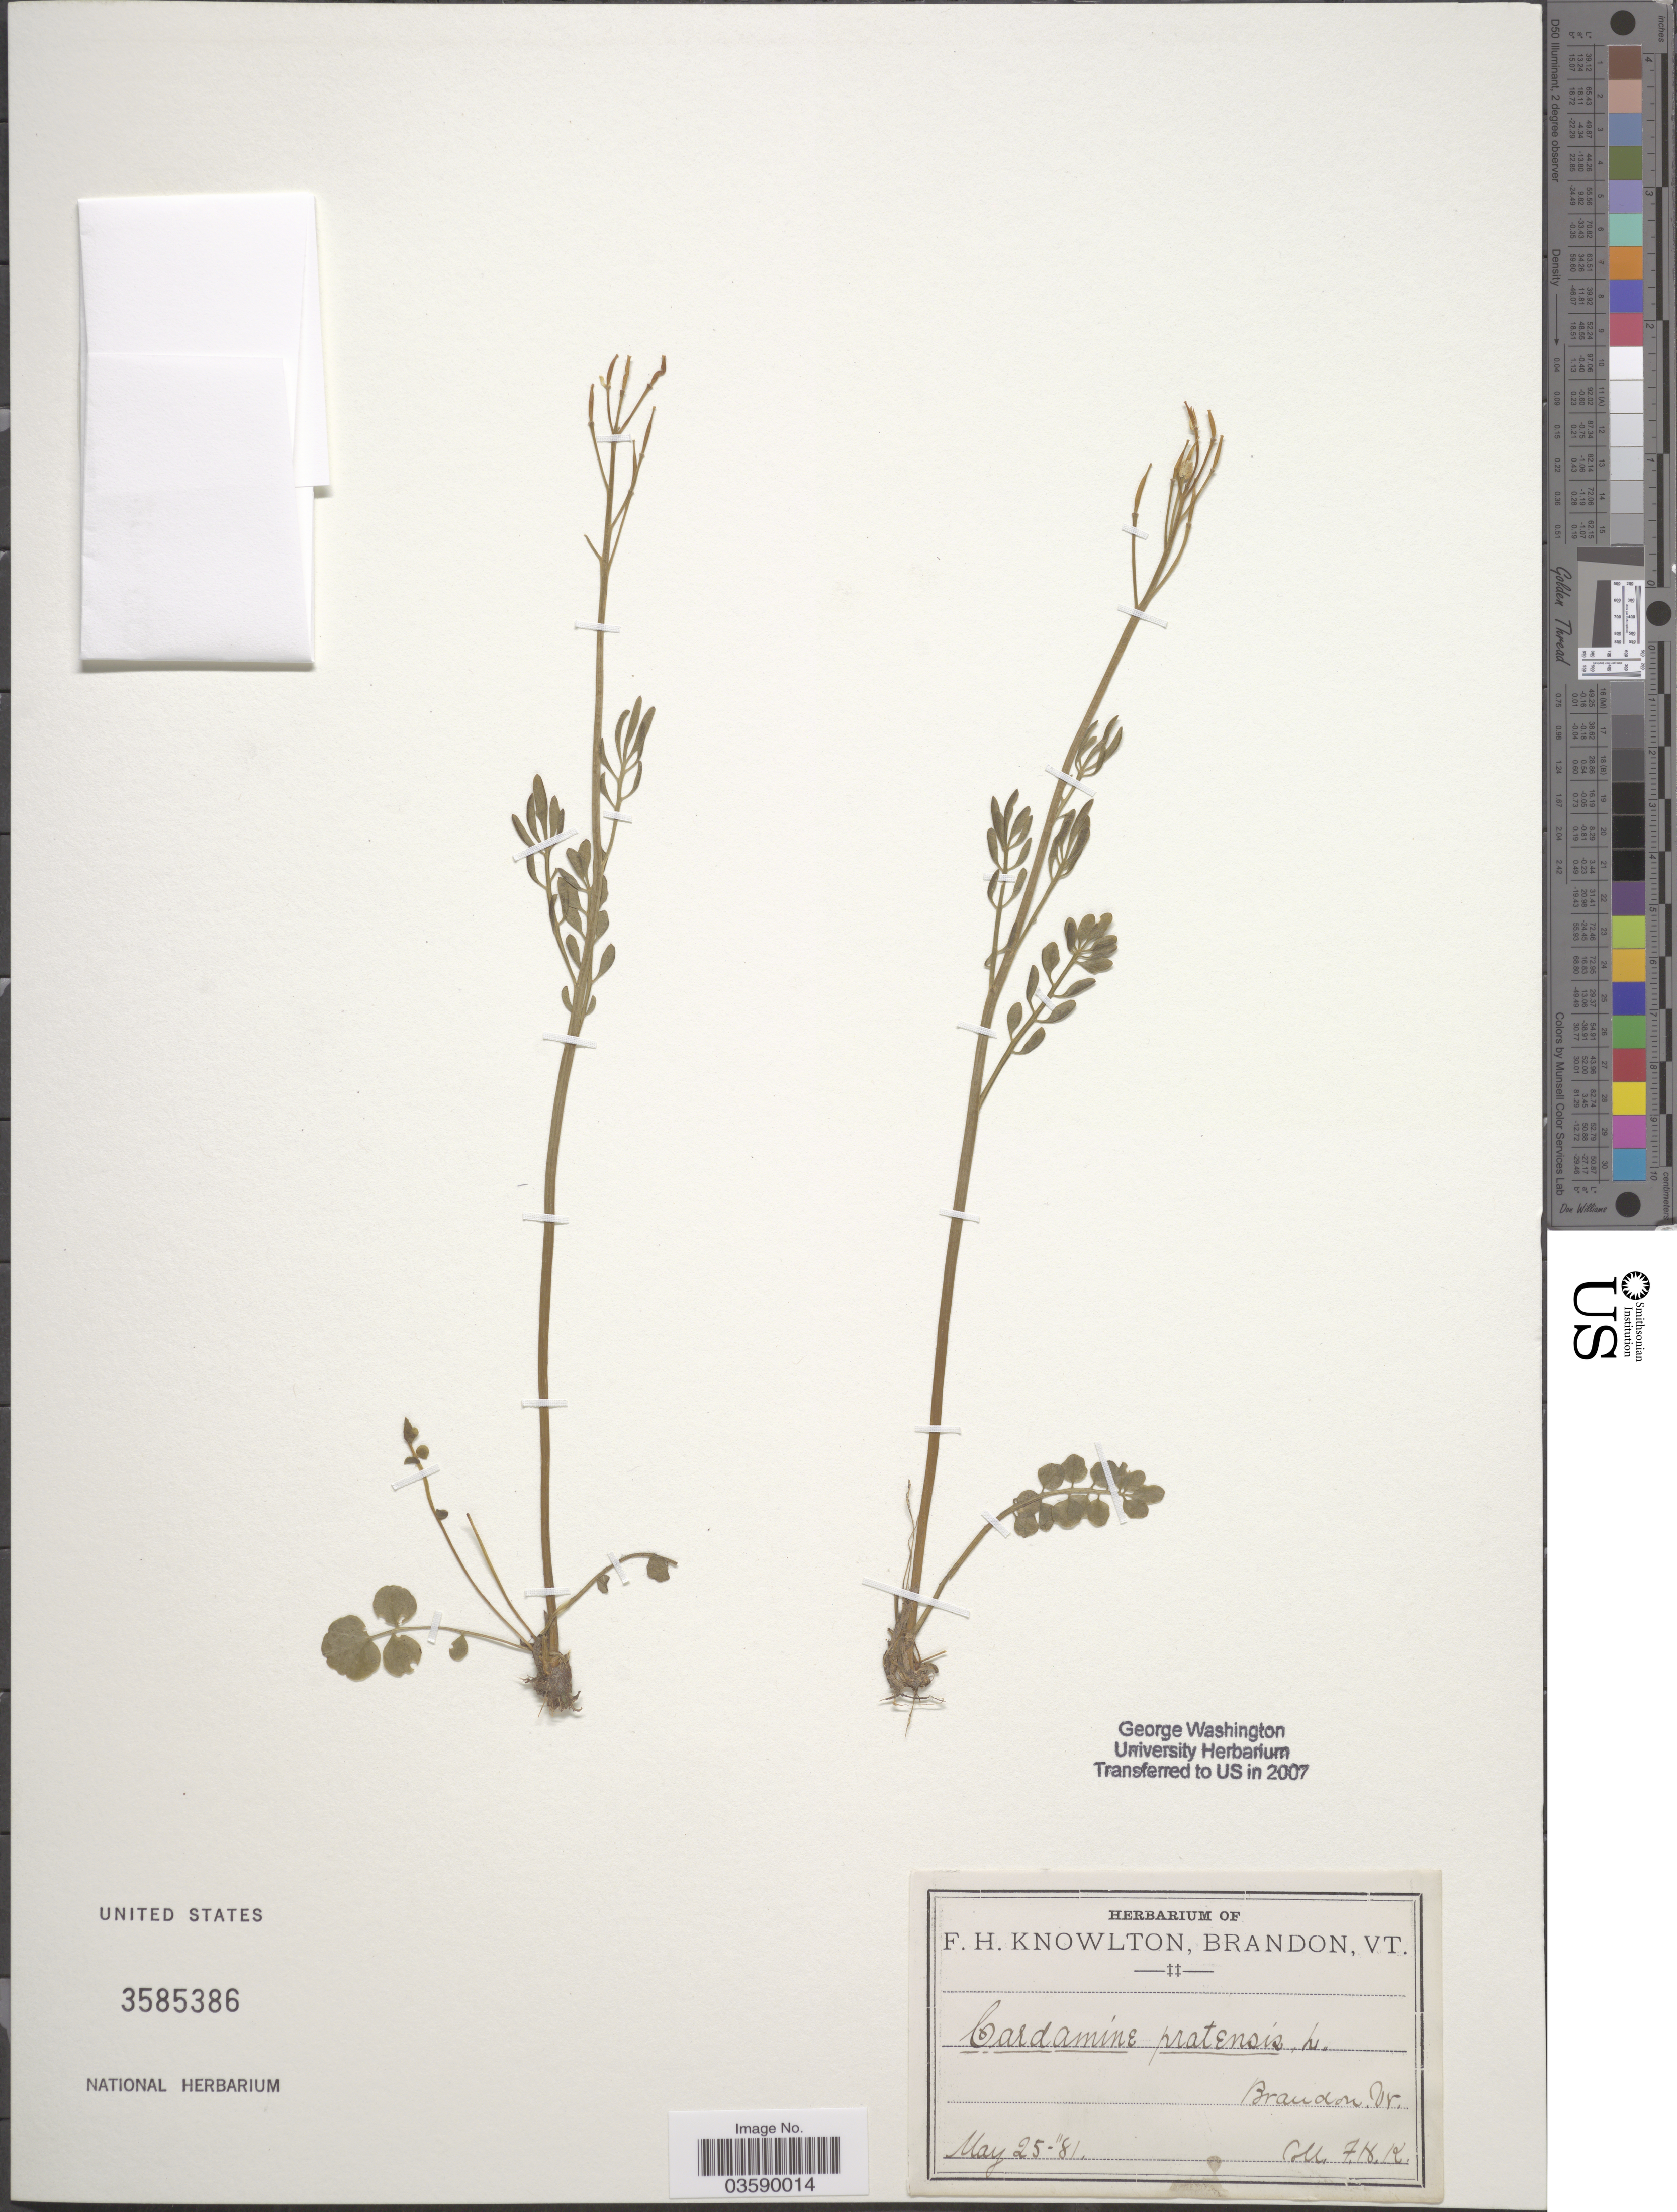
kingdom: Plantae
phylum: Tracheophyta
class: Magnoliopsida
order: Brassicales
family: Brassicaceae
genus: Cardamine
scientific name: Cardamine pratensis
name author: L.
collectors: F. H. Knowlton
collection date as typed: Transcribed d/m/y: 25/5/81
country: United States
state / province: Vermont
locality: Brandon.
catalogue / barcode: US 3585386